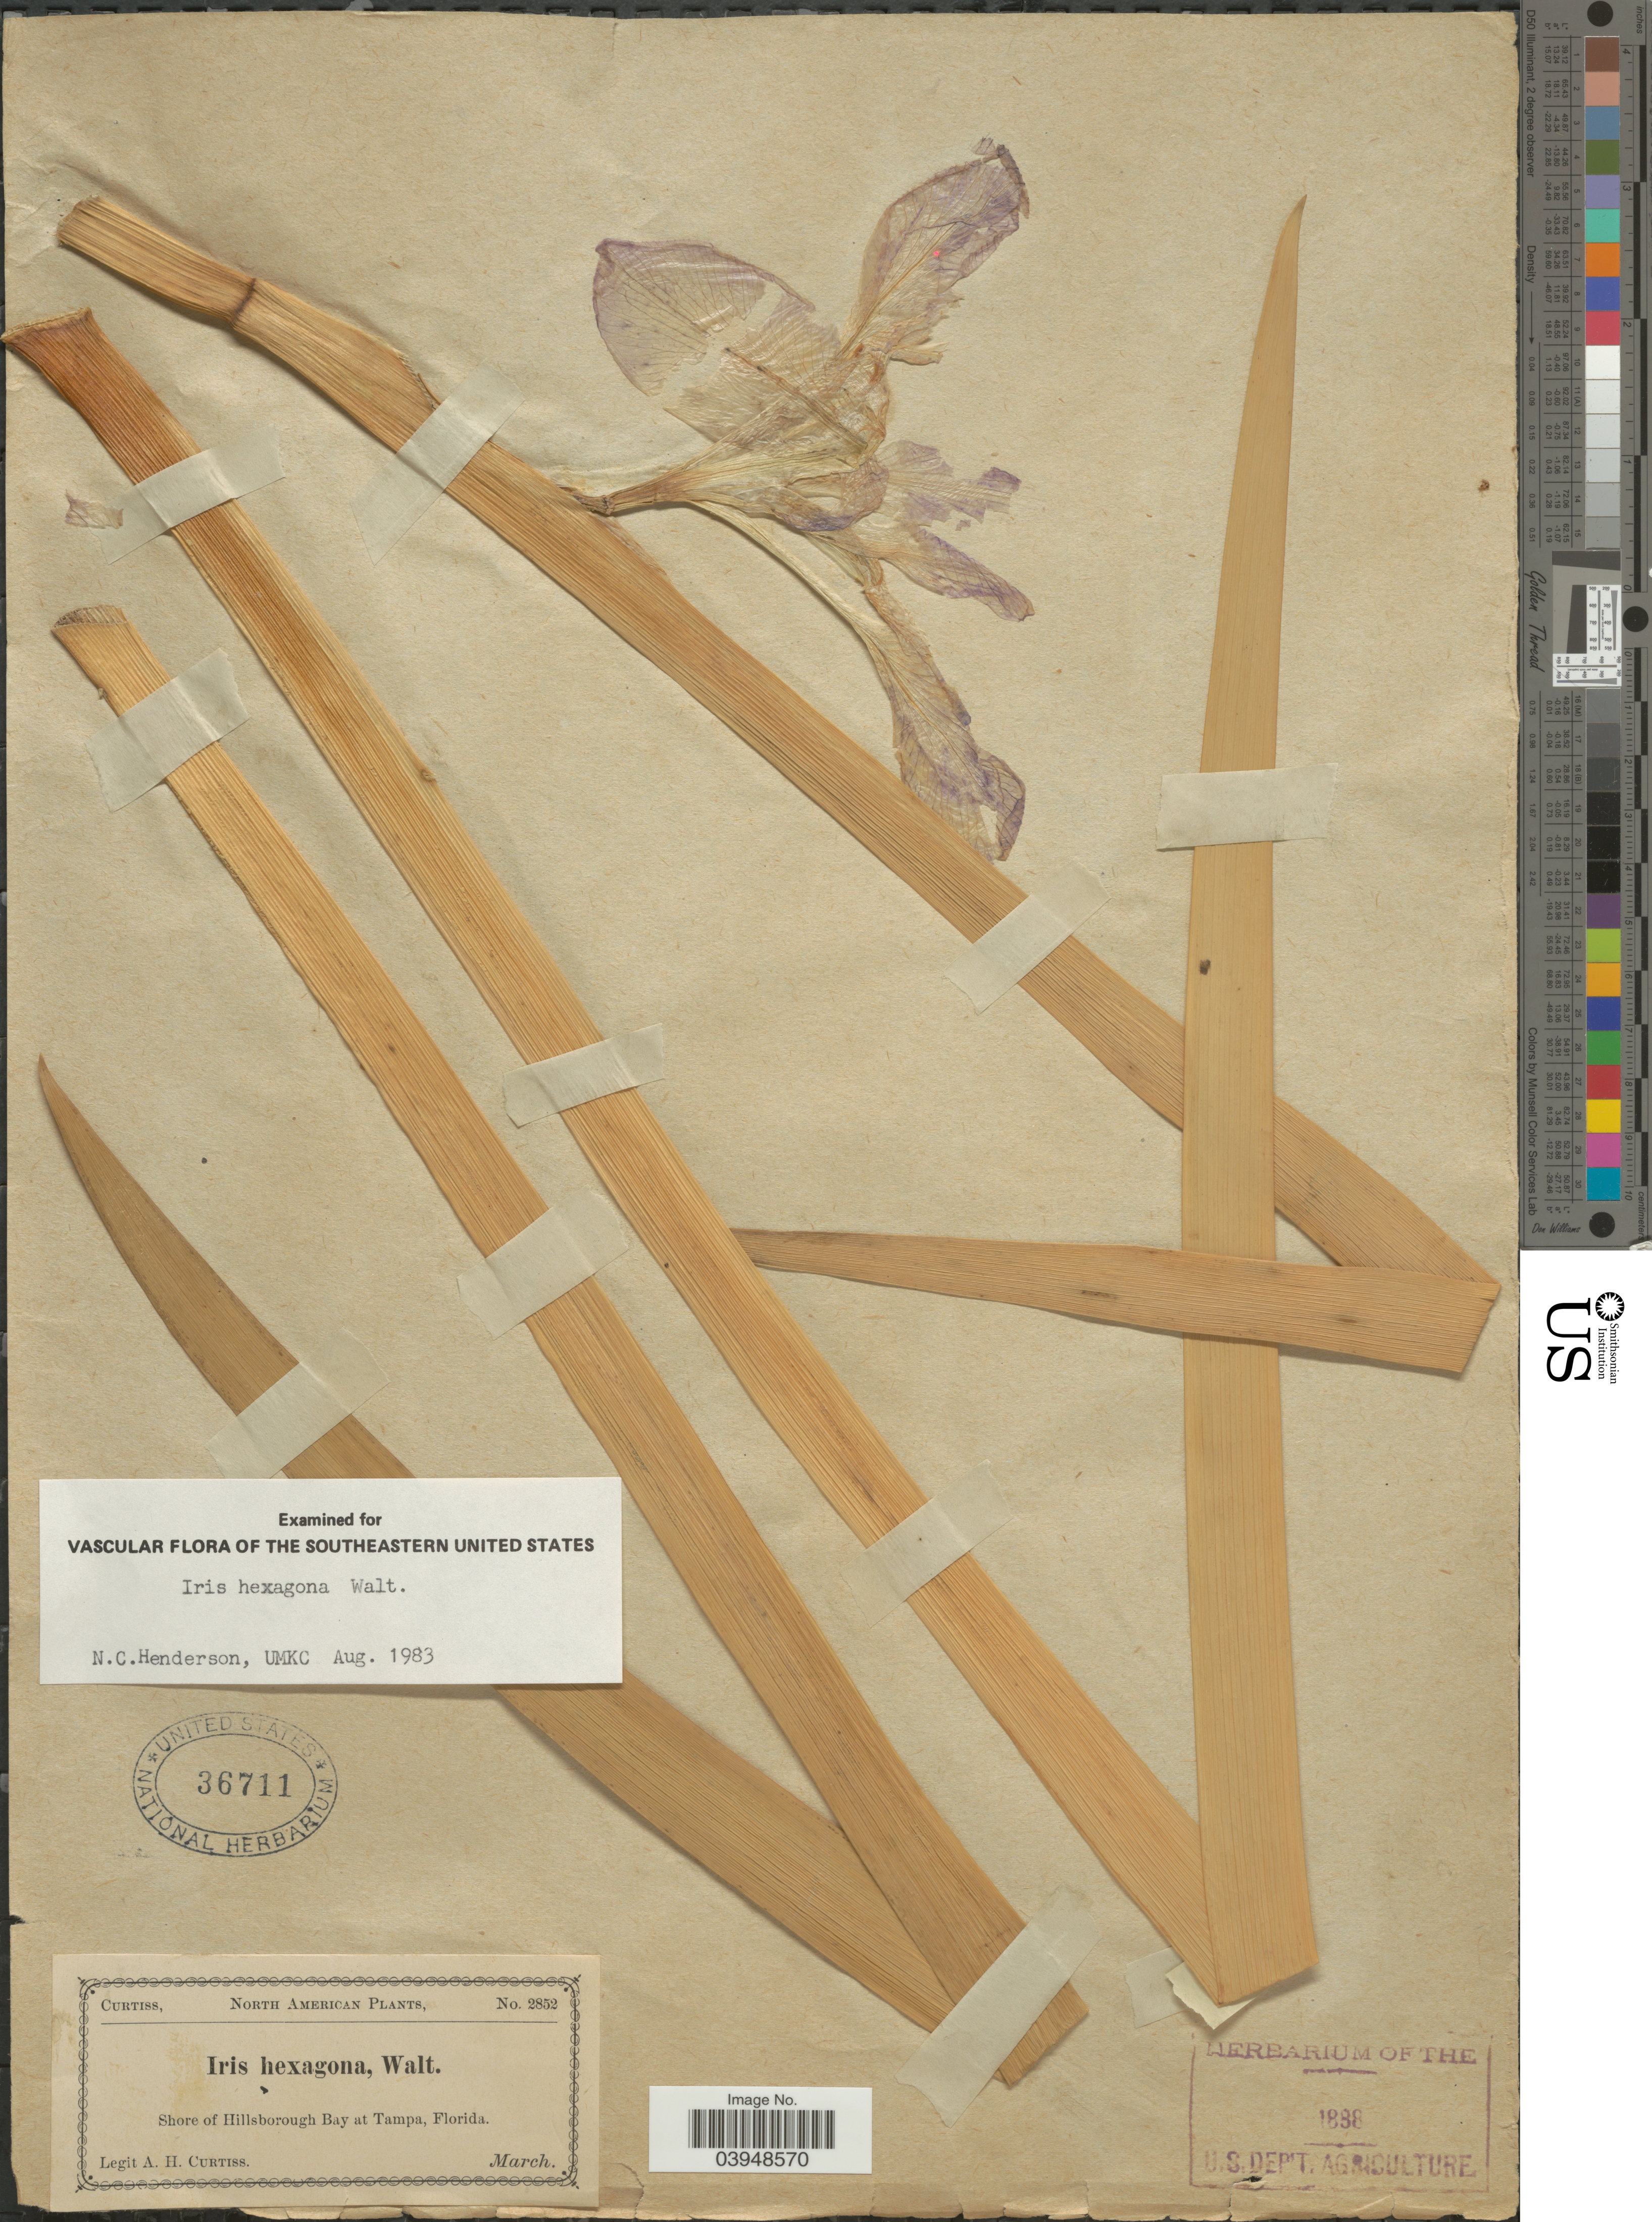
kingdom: Plantae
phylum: Tracheophyta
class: Liliopsida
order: Asparagales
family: Iridaceae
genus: Iris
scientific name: Iris hexagona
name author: Walter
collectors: A. H. Curtiss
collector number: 2852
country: United States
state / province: Florida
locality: Shore of Hillsborough Bay at Tampa.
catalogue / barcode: US 36711